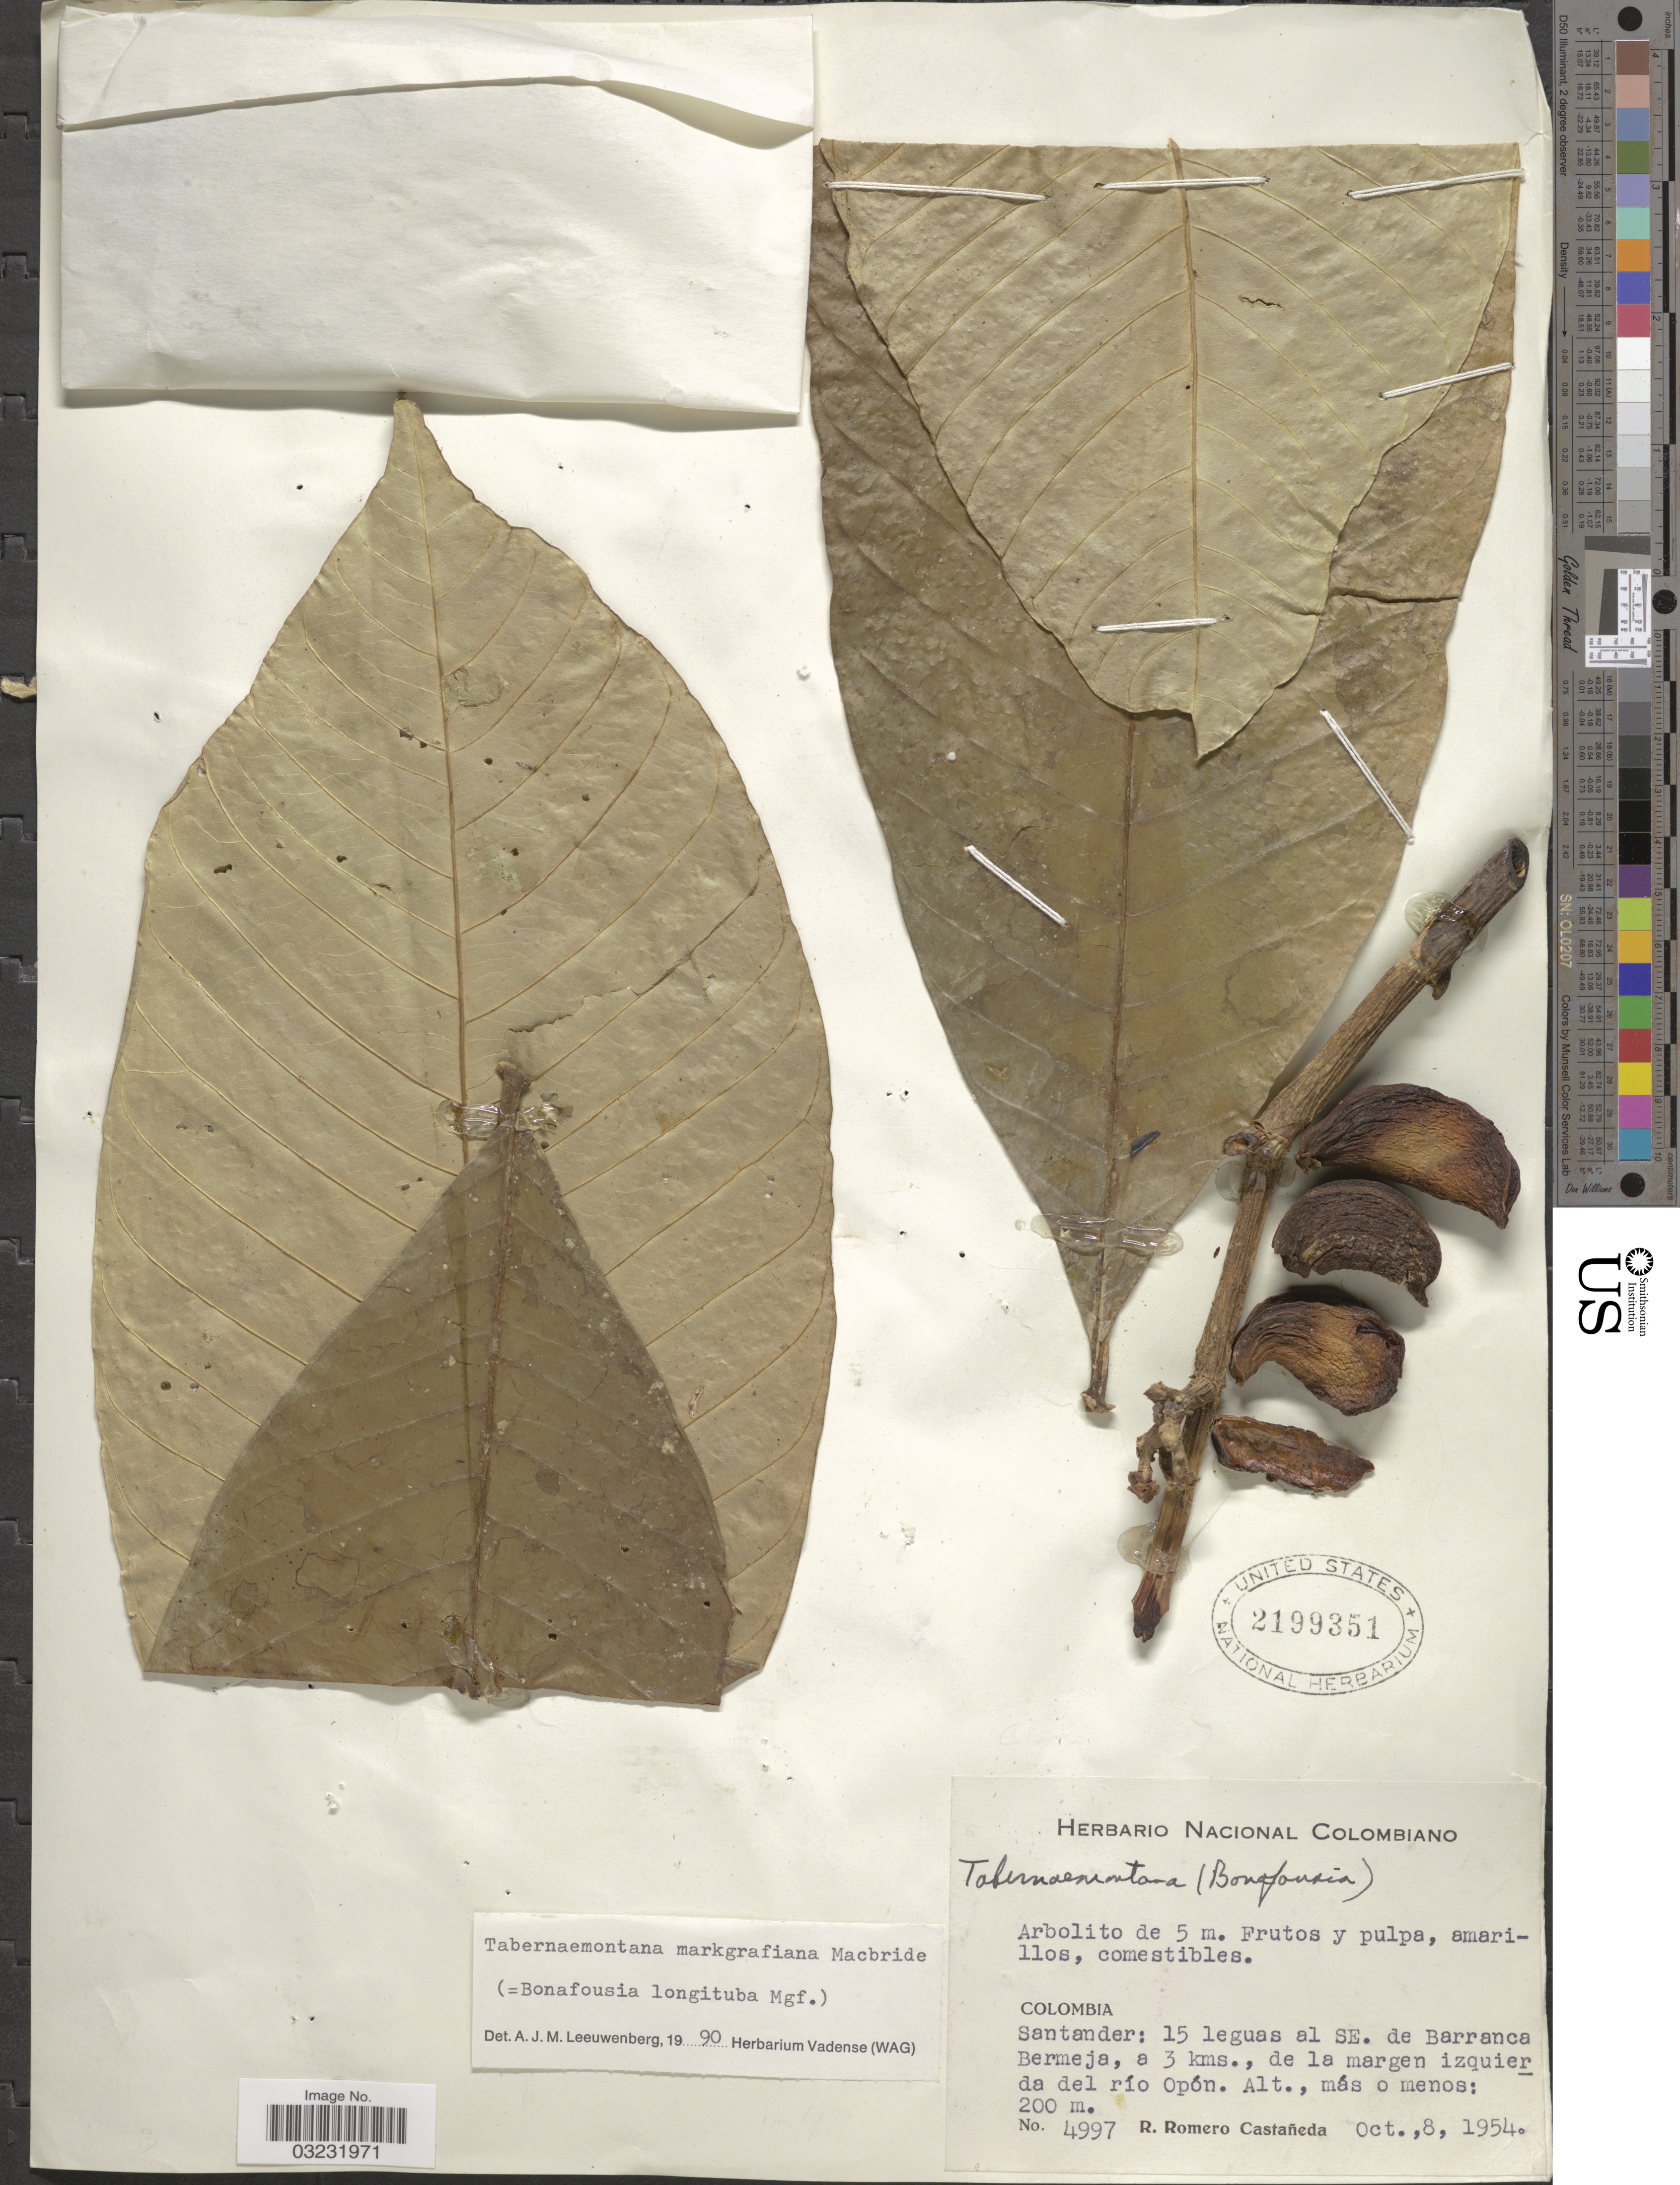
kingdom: Plantae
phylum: Tracheophyta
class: Magnoliopsida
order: Gentianales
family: Apocynaceae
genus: Tabernaemontana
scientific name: Tabernaemontana markgrafiana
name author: J.F. Macbr.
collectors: R. Romero Castañeda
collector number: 4997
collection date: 1954-10-08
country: Colombia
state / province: Santander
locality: Santander: 15 leguas al SE. de Barranca Bermeja, a 3 kms., de la margen izuierda del río Opón.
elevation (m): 200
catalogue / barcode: US 2199351